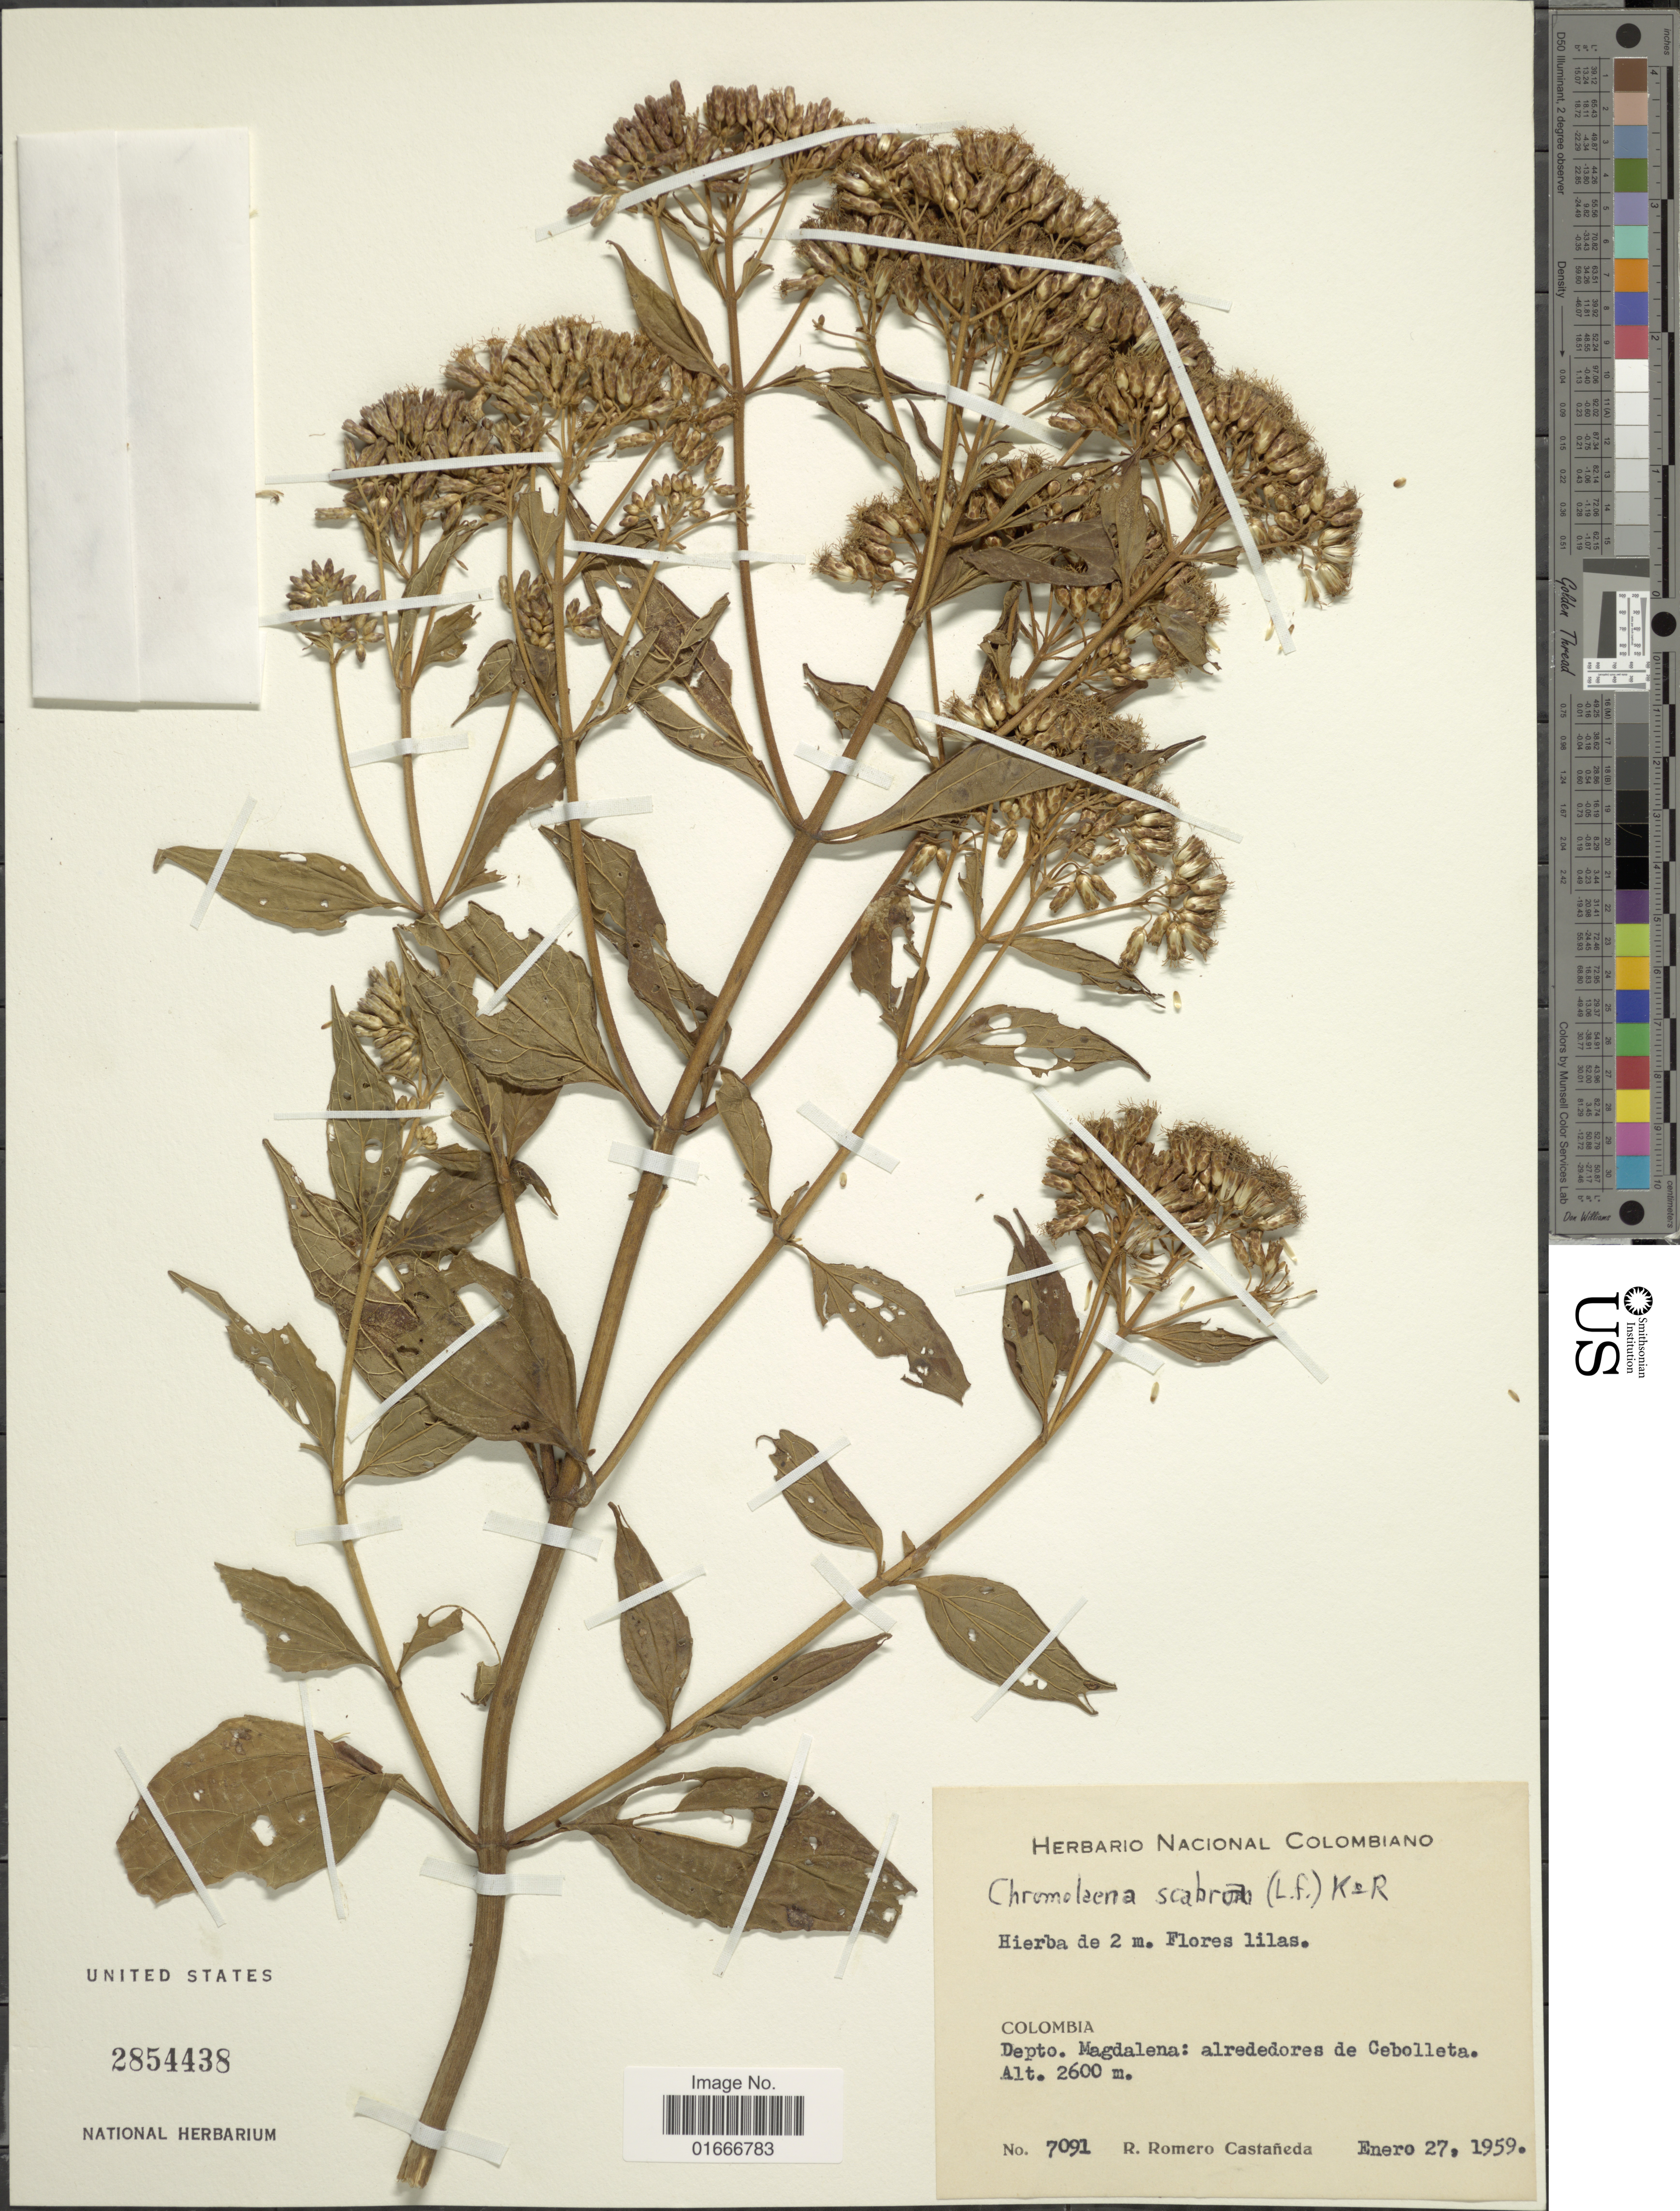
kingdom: Plantae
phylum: Tracheophyta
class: Magnoliopsida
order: Asterales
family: Asteraceae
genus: Chromolaena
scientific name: Chromolaena scabra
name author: (L. f.) R.M. King & H. Rob.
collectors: R. Romero Castañeda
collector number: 7091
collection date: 1959-01-27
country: Colombia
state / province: Magdalena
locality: Colombiano. Depto. Magdalena: alrededores de Cebolleta.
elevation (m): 2600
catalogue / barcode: US 2854438